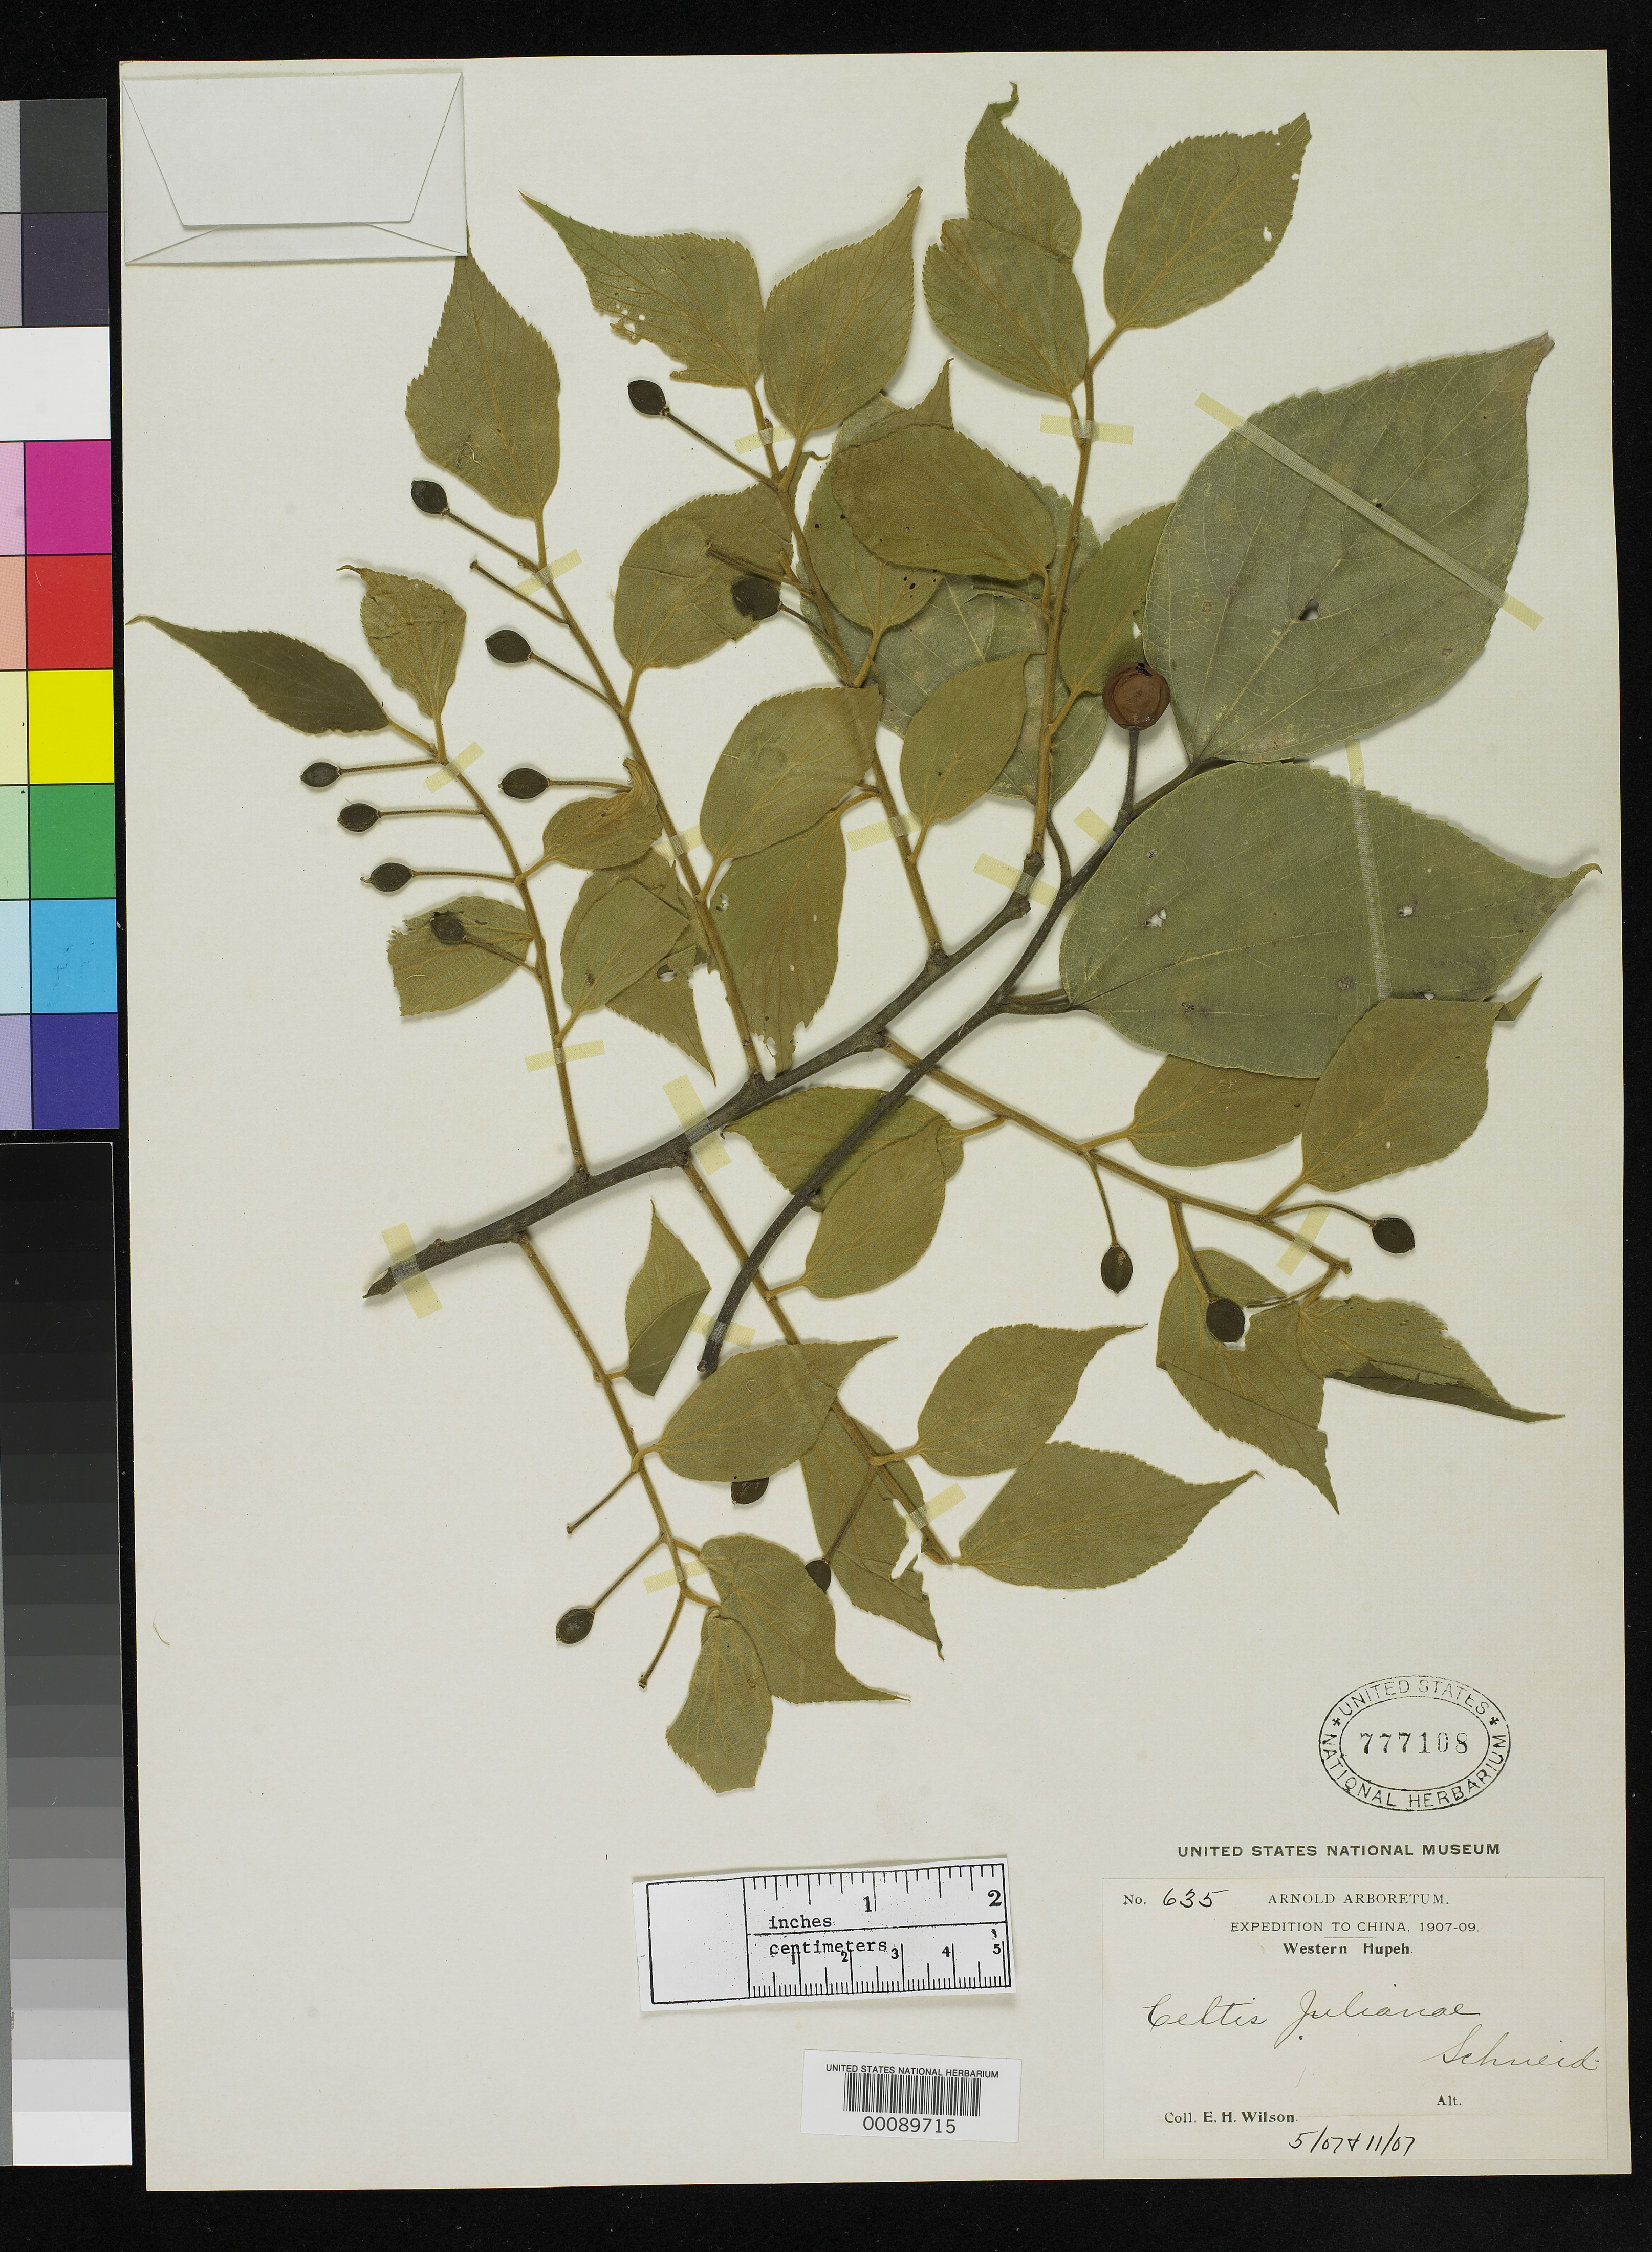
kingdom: Plantae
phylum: Tracheophyta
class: Magnoliopsida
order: Rosales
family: Cannabaceae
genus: Celtis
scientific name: Celtis julianae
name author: C.K. Schneid. in Sarg.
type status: Isotype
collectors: E. H. Wilson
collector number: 635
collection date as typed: May 1907 and -- Nov 1907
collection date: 1907-05,1907-11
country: China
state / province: Hubei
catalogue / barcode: US 777108